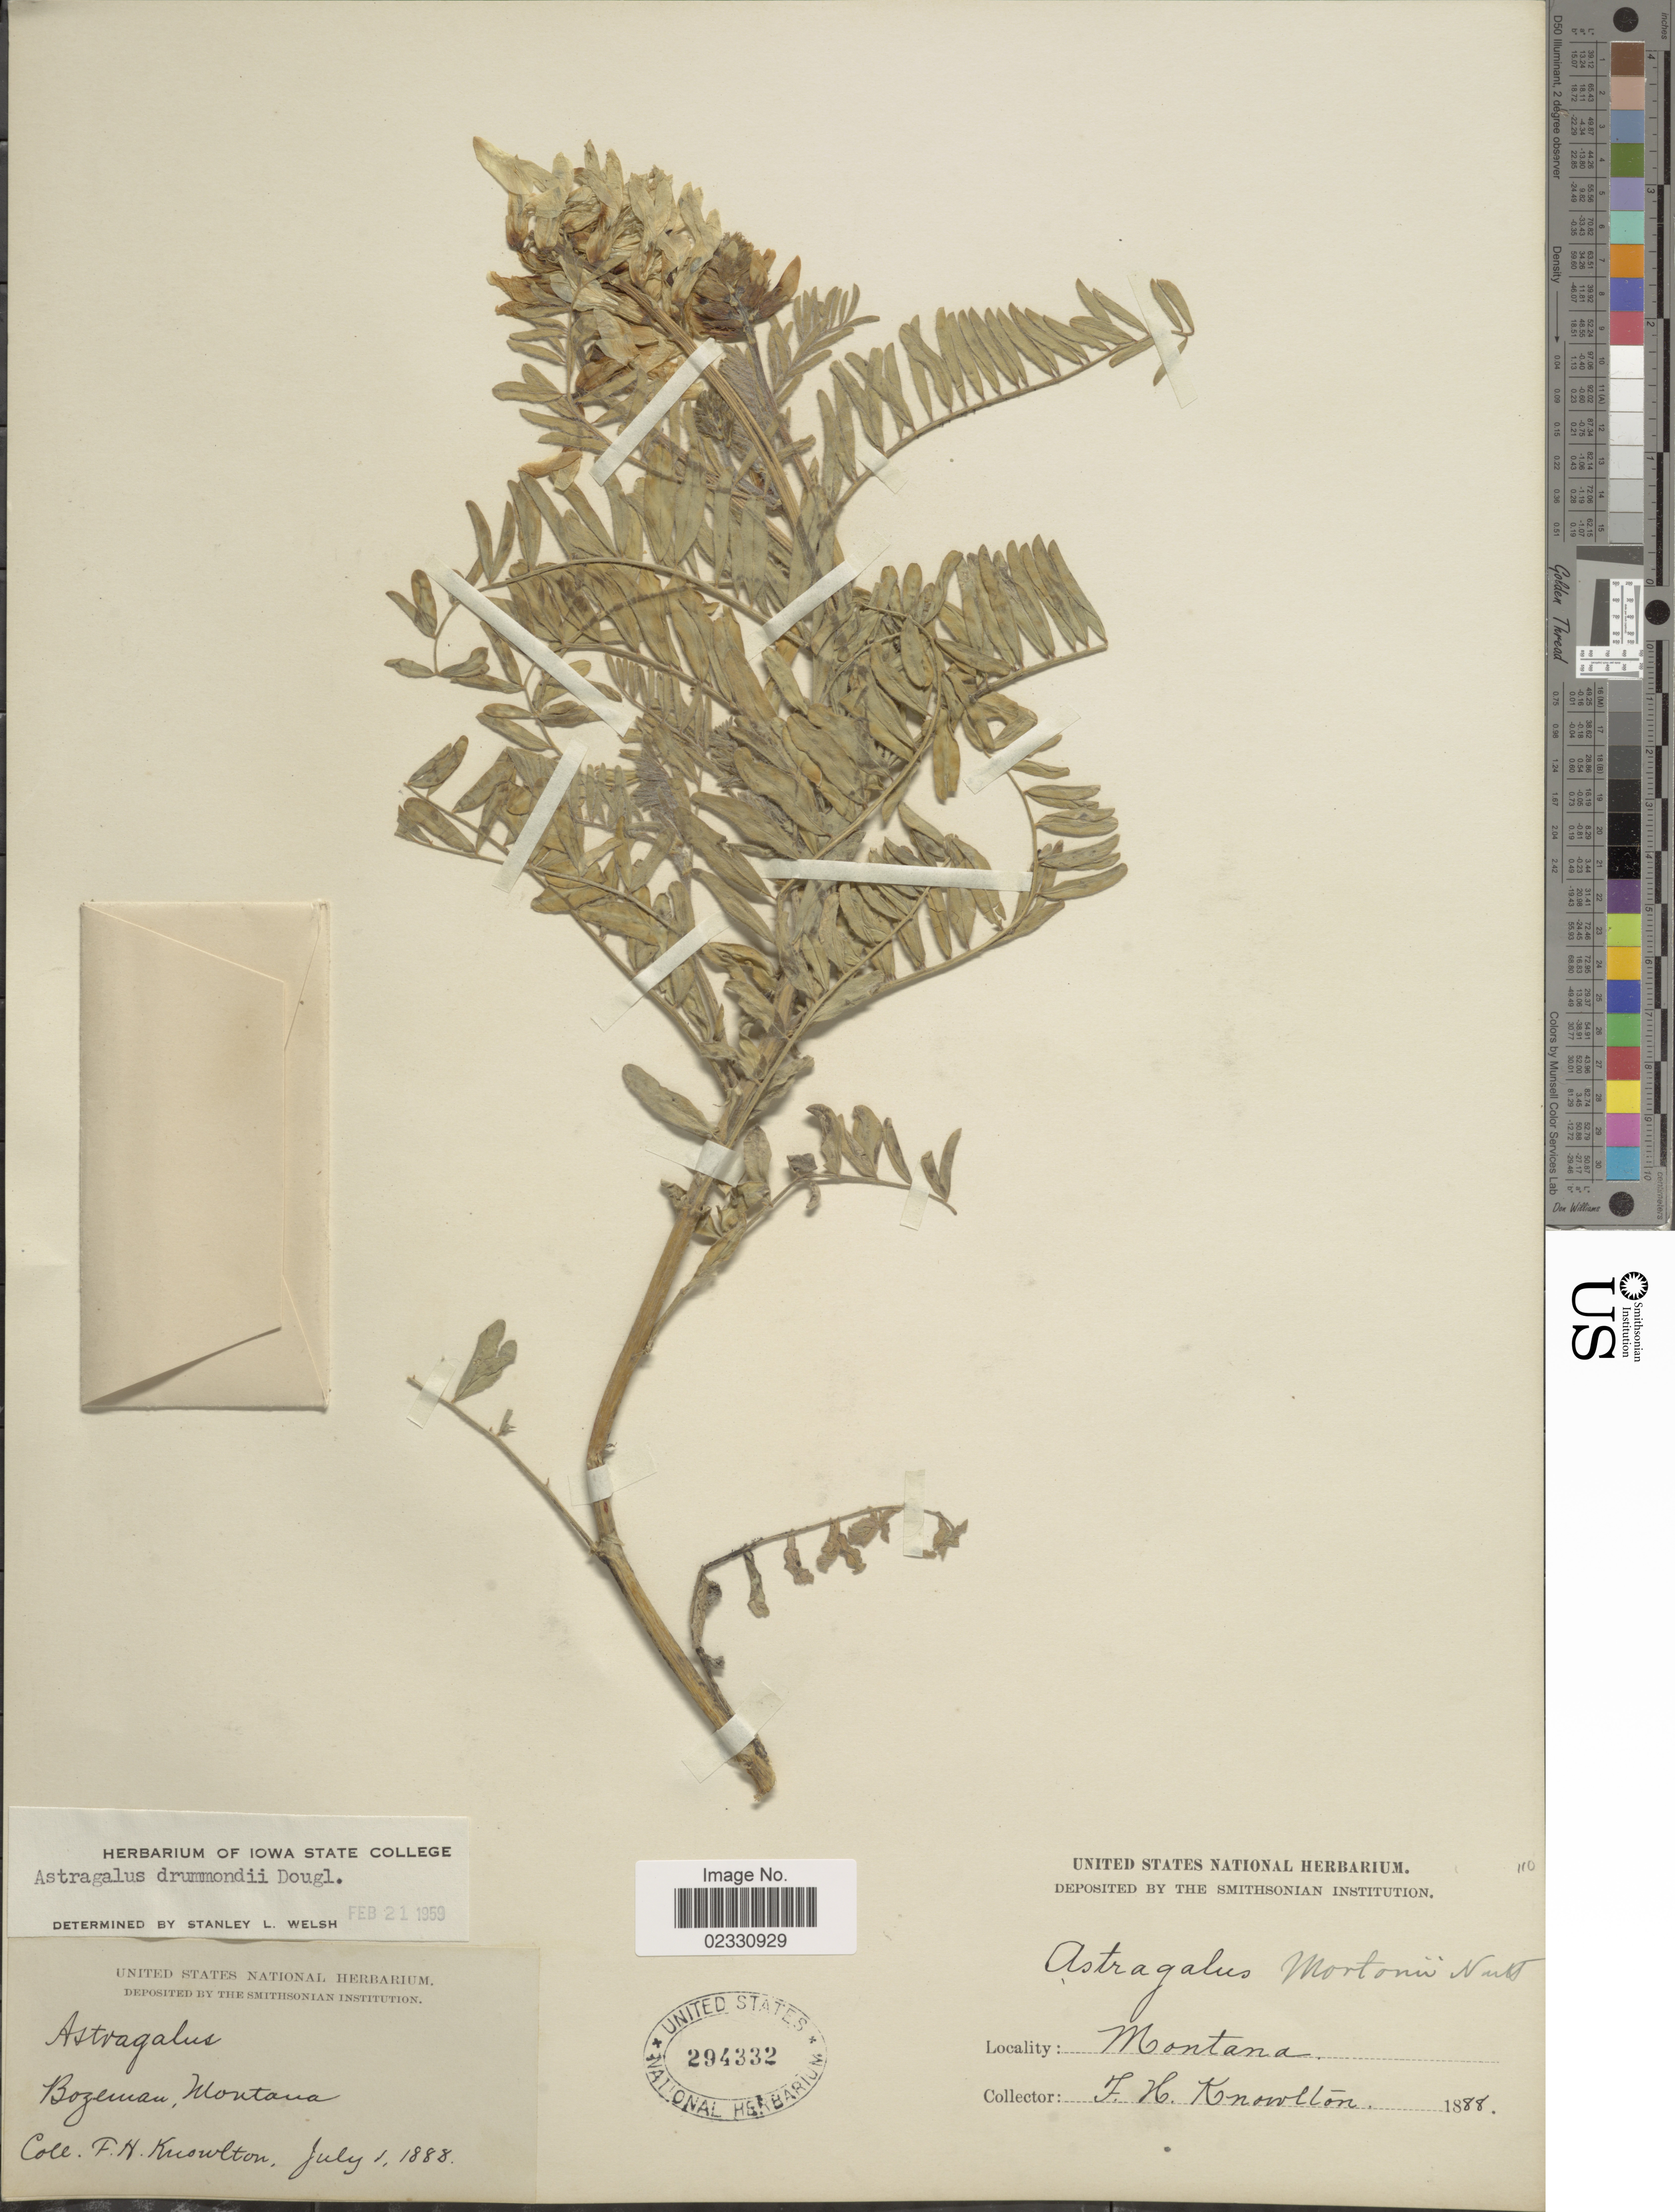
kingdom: Plantae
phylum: Tracheophyta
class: Magnoliopsida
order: Fabales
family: Fabaceae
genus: Astragalus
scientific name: Astragalus drummondii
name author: Hook.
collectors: F. H. Knowlton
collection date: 1888-07-01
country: United States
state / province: Montana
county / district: Gallatin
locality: Bozeman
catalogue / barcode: US 294332